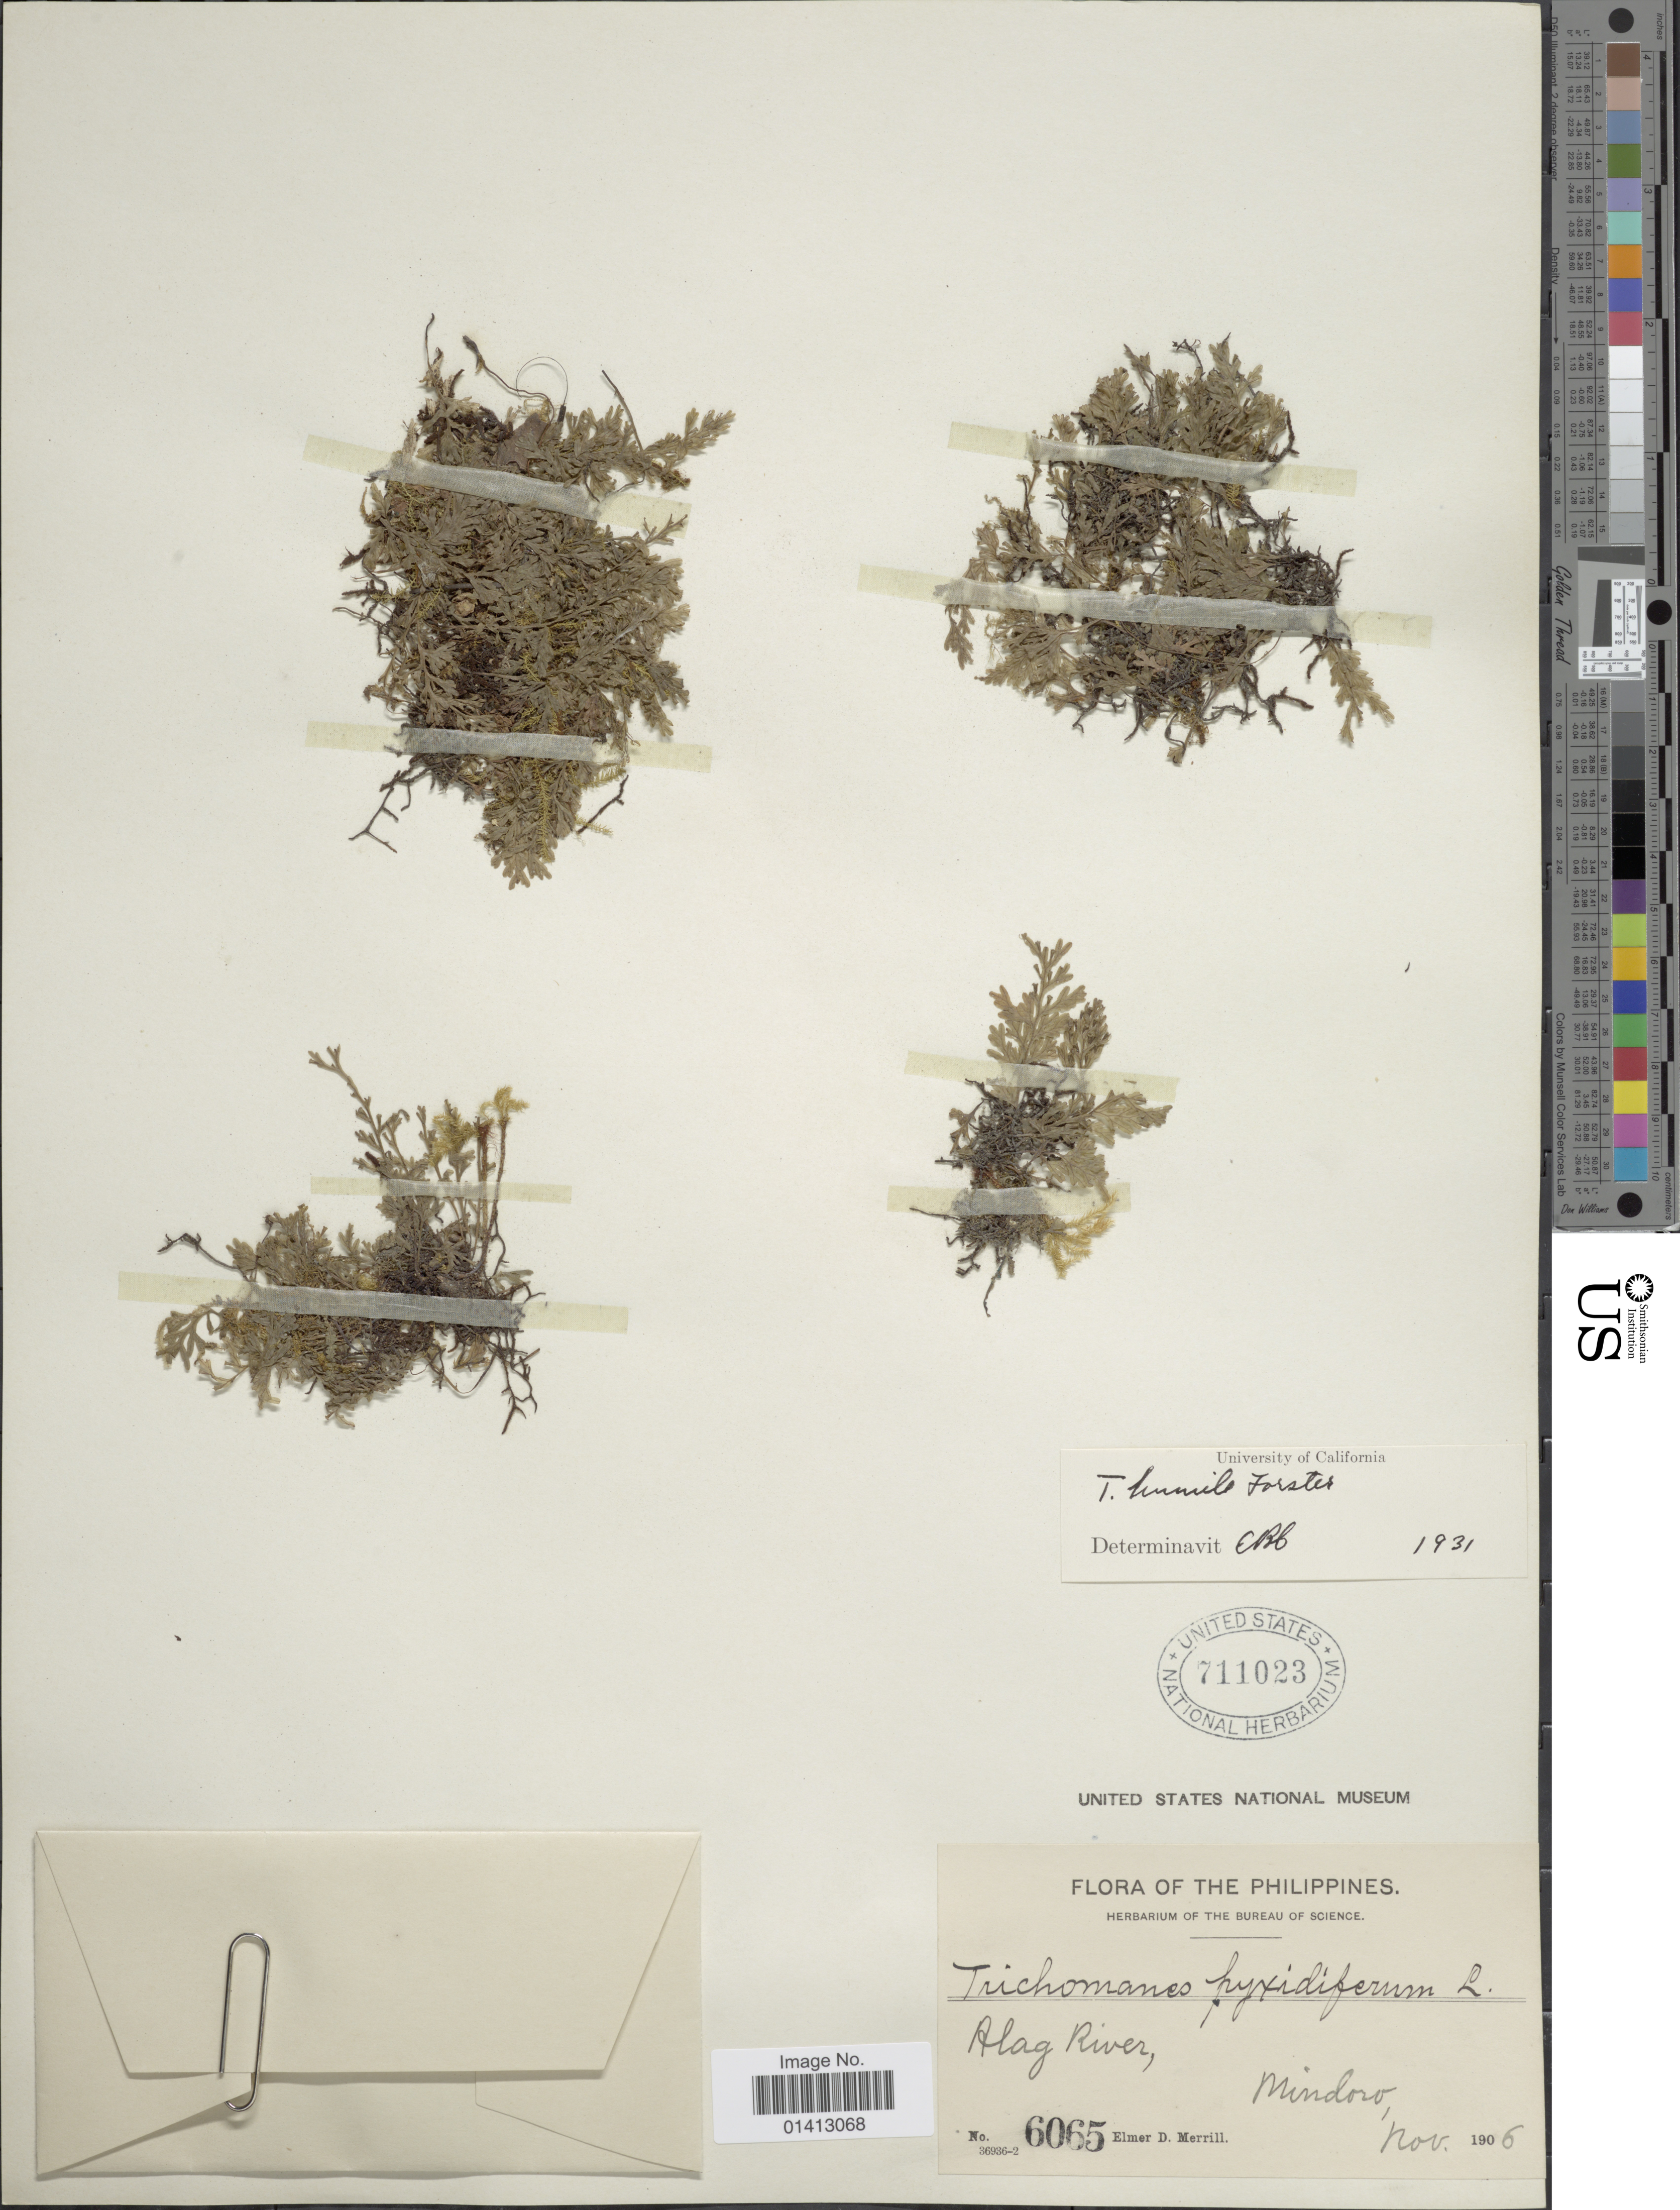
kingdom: Plantae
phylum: Tracheophyta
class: Polypodiopsida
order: Hymenophyllales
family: Hymenophyllaceae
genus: Crepidomanes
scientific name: Crepidomanes humilis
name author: (G. Forst.) Bosch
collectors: E. D. Merrill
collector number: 6065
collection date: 1906-11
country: Philippines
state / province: Mimaropa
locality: Alag River, Mindoro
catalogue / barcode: US 711023